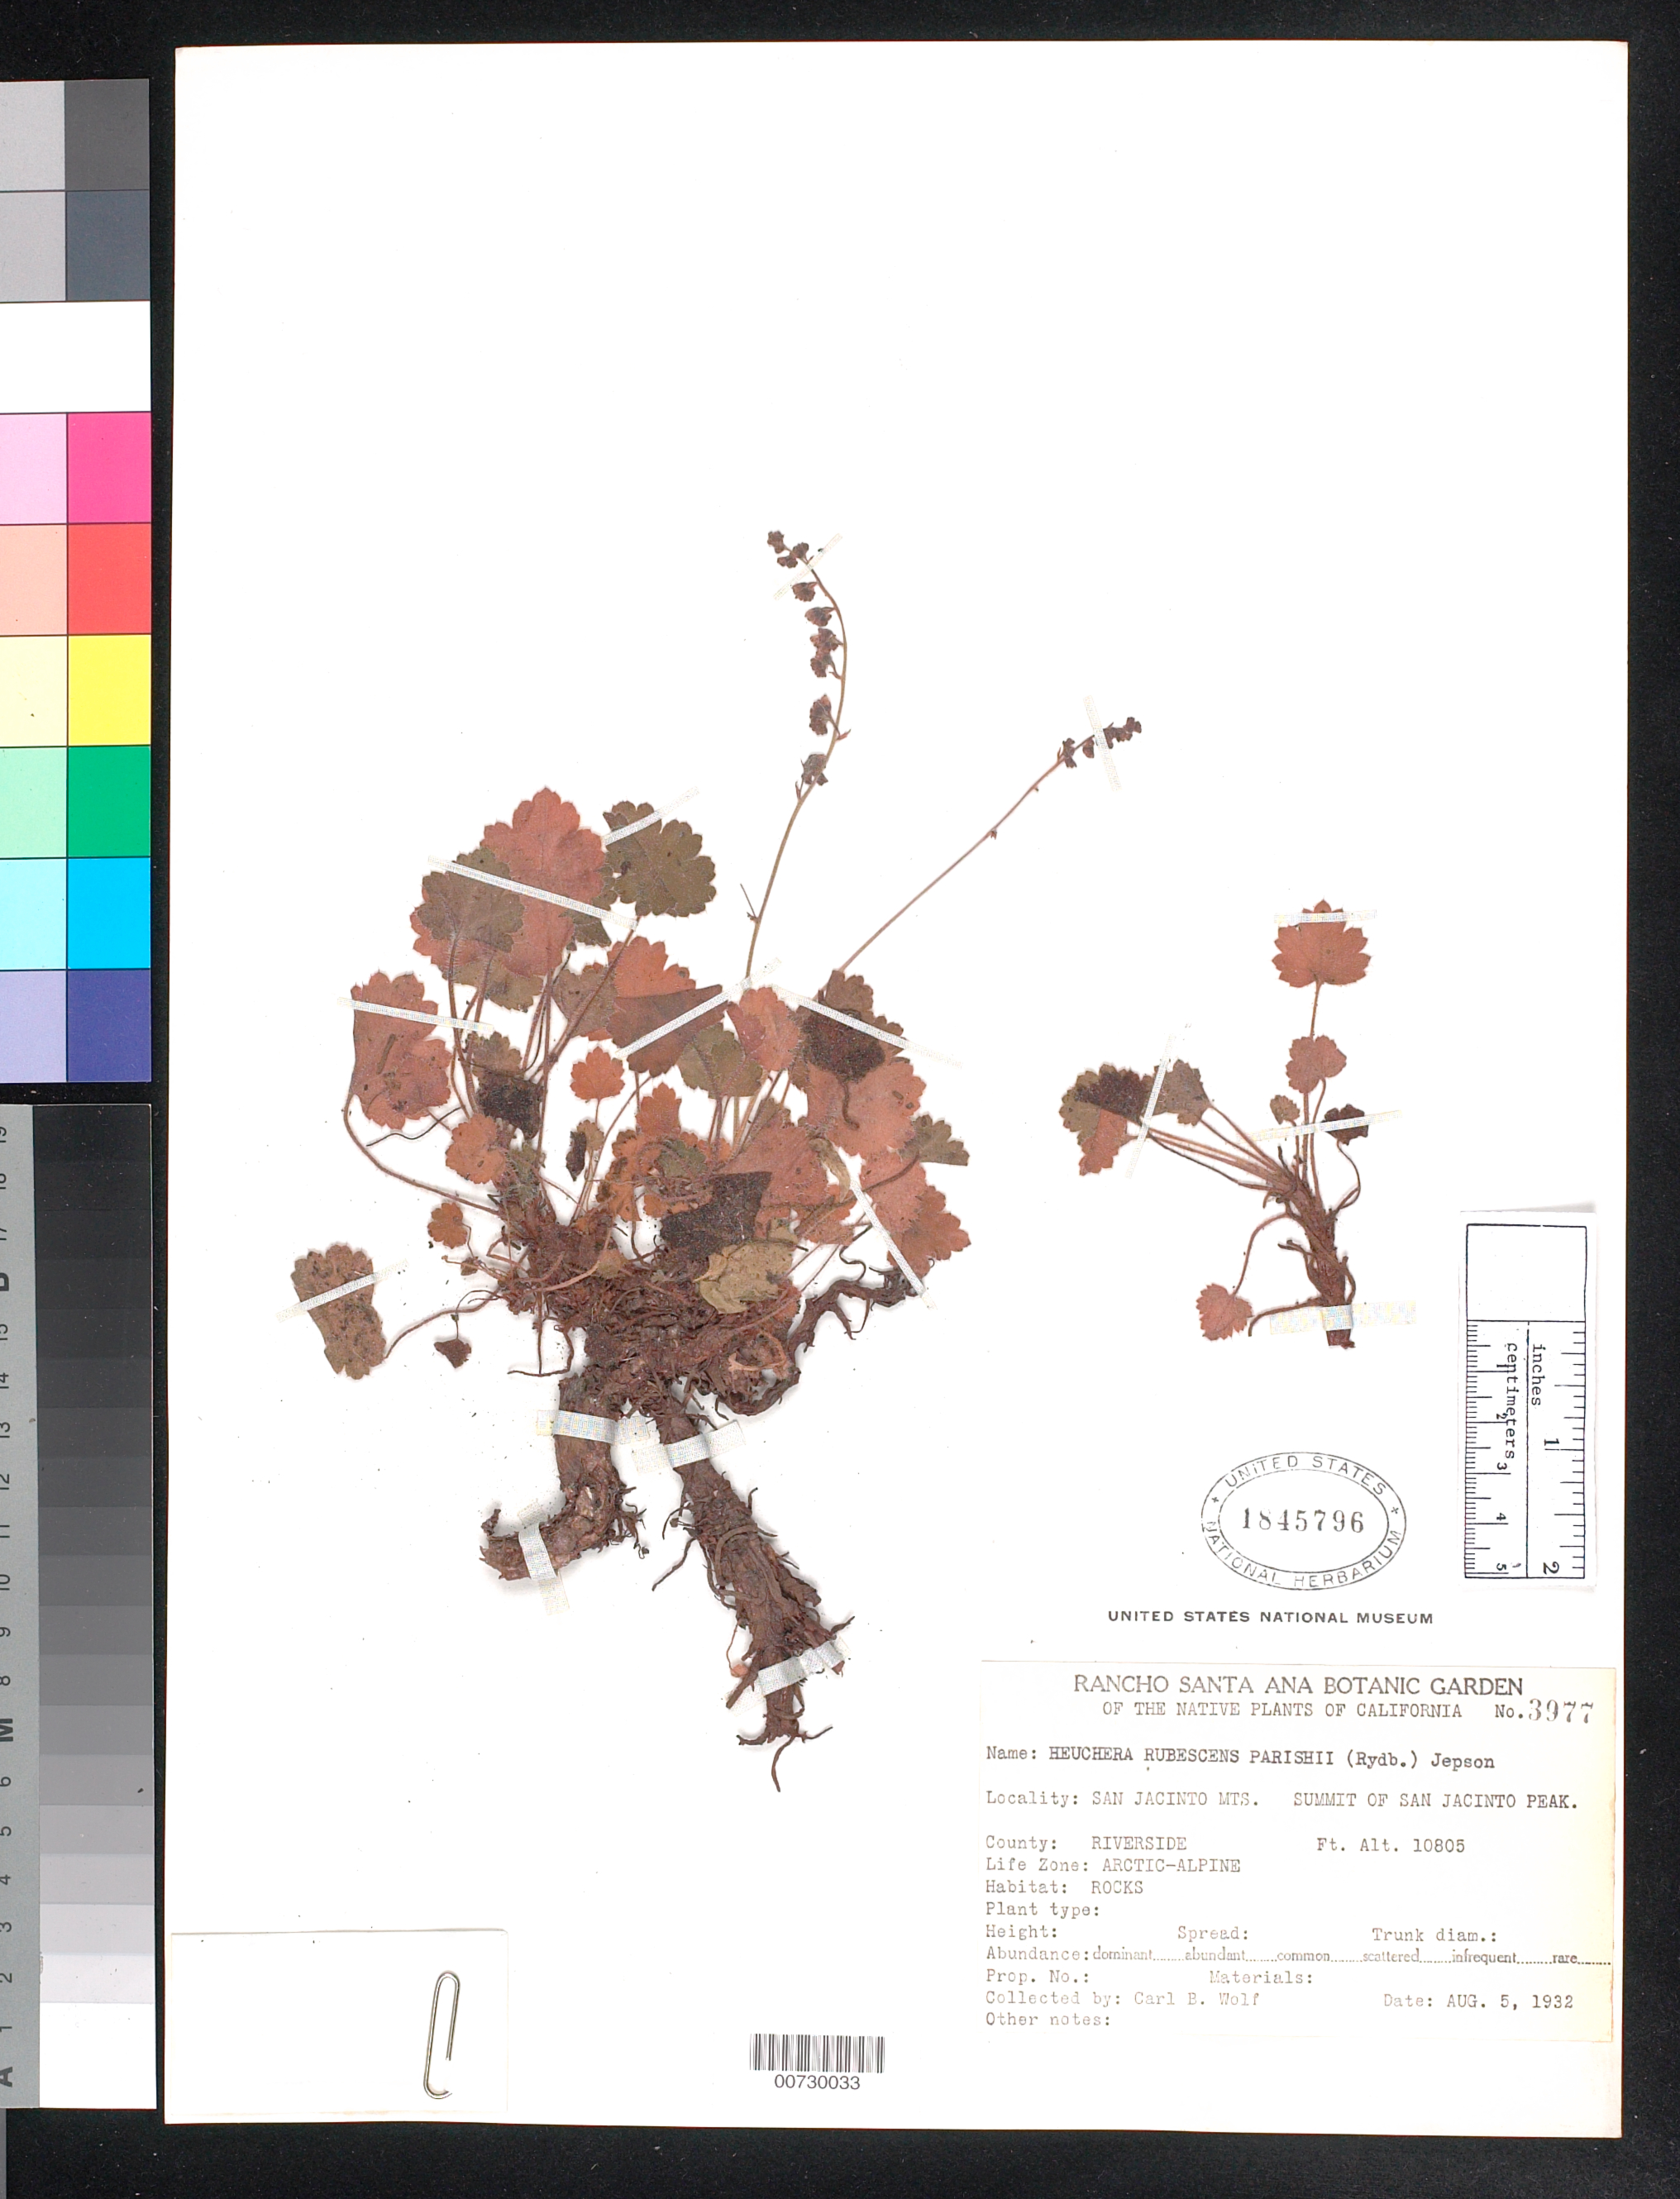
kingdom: Plantae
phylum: Tracheophyta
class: Magnoliopsida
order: Saxifragales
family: Saxifragaceae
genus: Heuchera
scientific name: Heuchera rubescens var. parishii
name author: (Rydb.) Jeps.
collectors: C. B. Wolf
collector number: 3977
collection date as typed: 5 Aug 1932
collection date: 1932-08-05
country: United States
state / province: California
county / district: Riverside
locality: San Jacinto Mts. Summit of San Jacinto Peak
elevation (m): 3293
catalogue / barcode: US 1845796